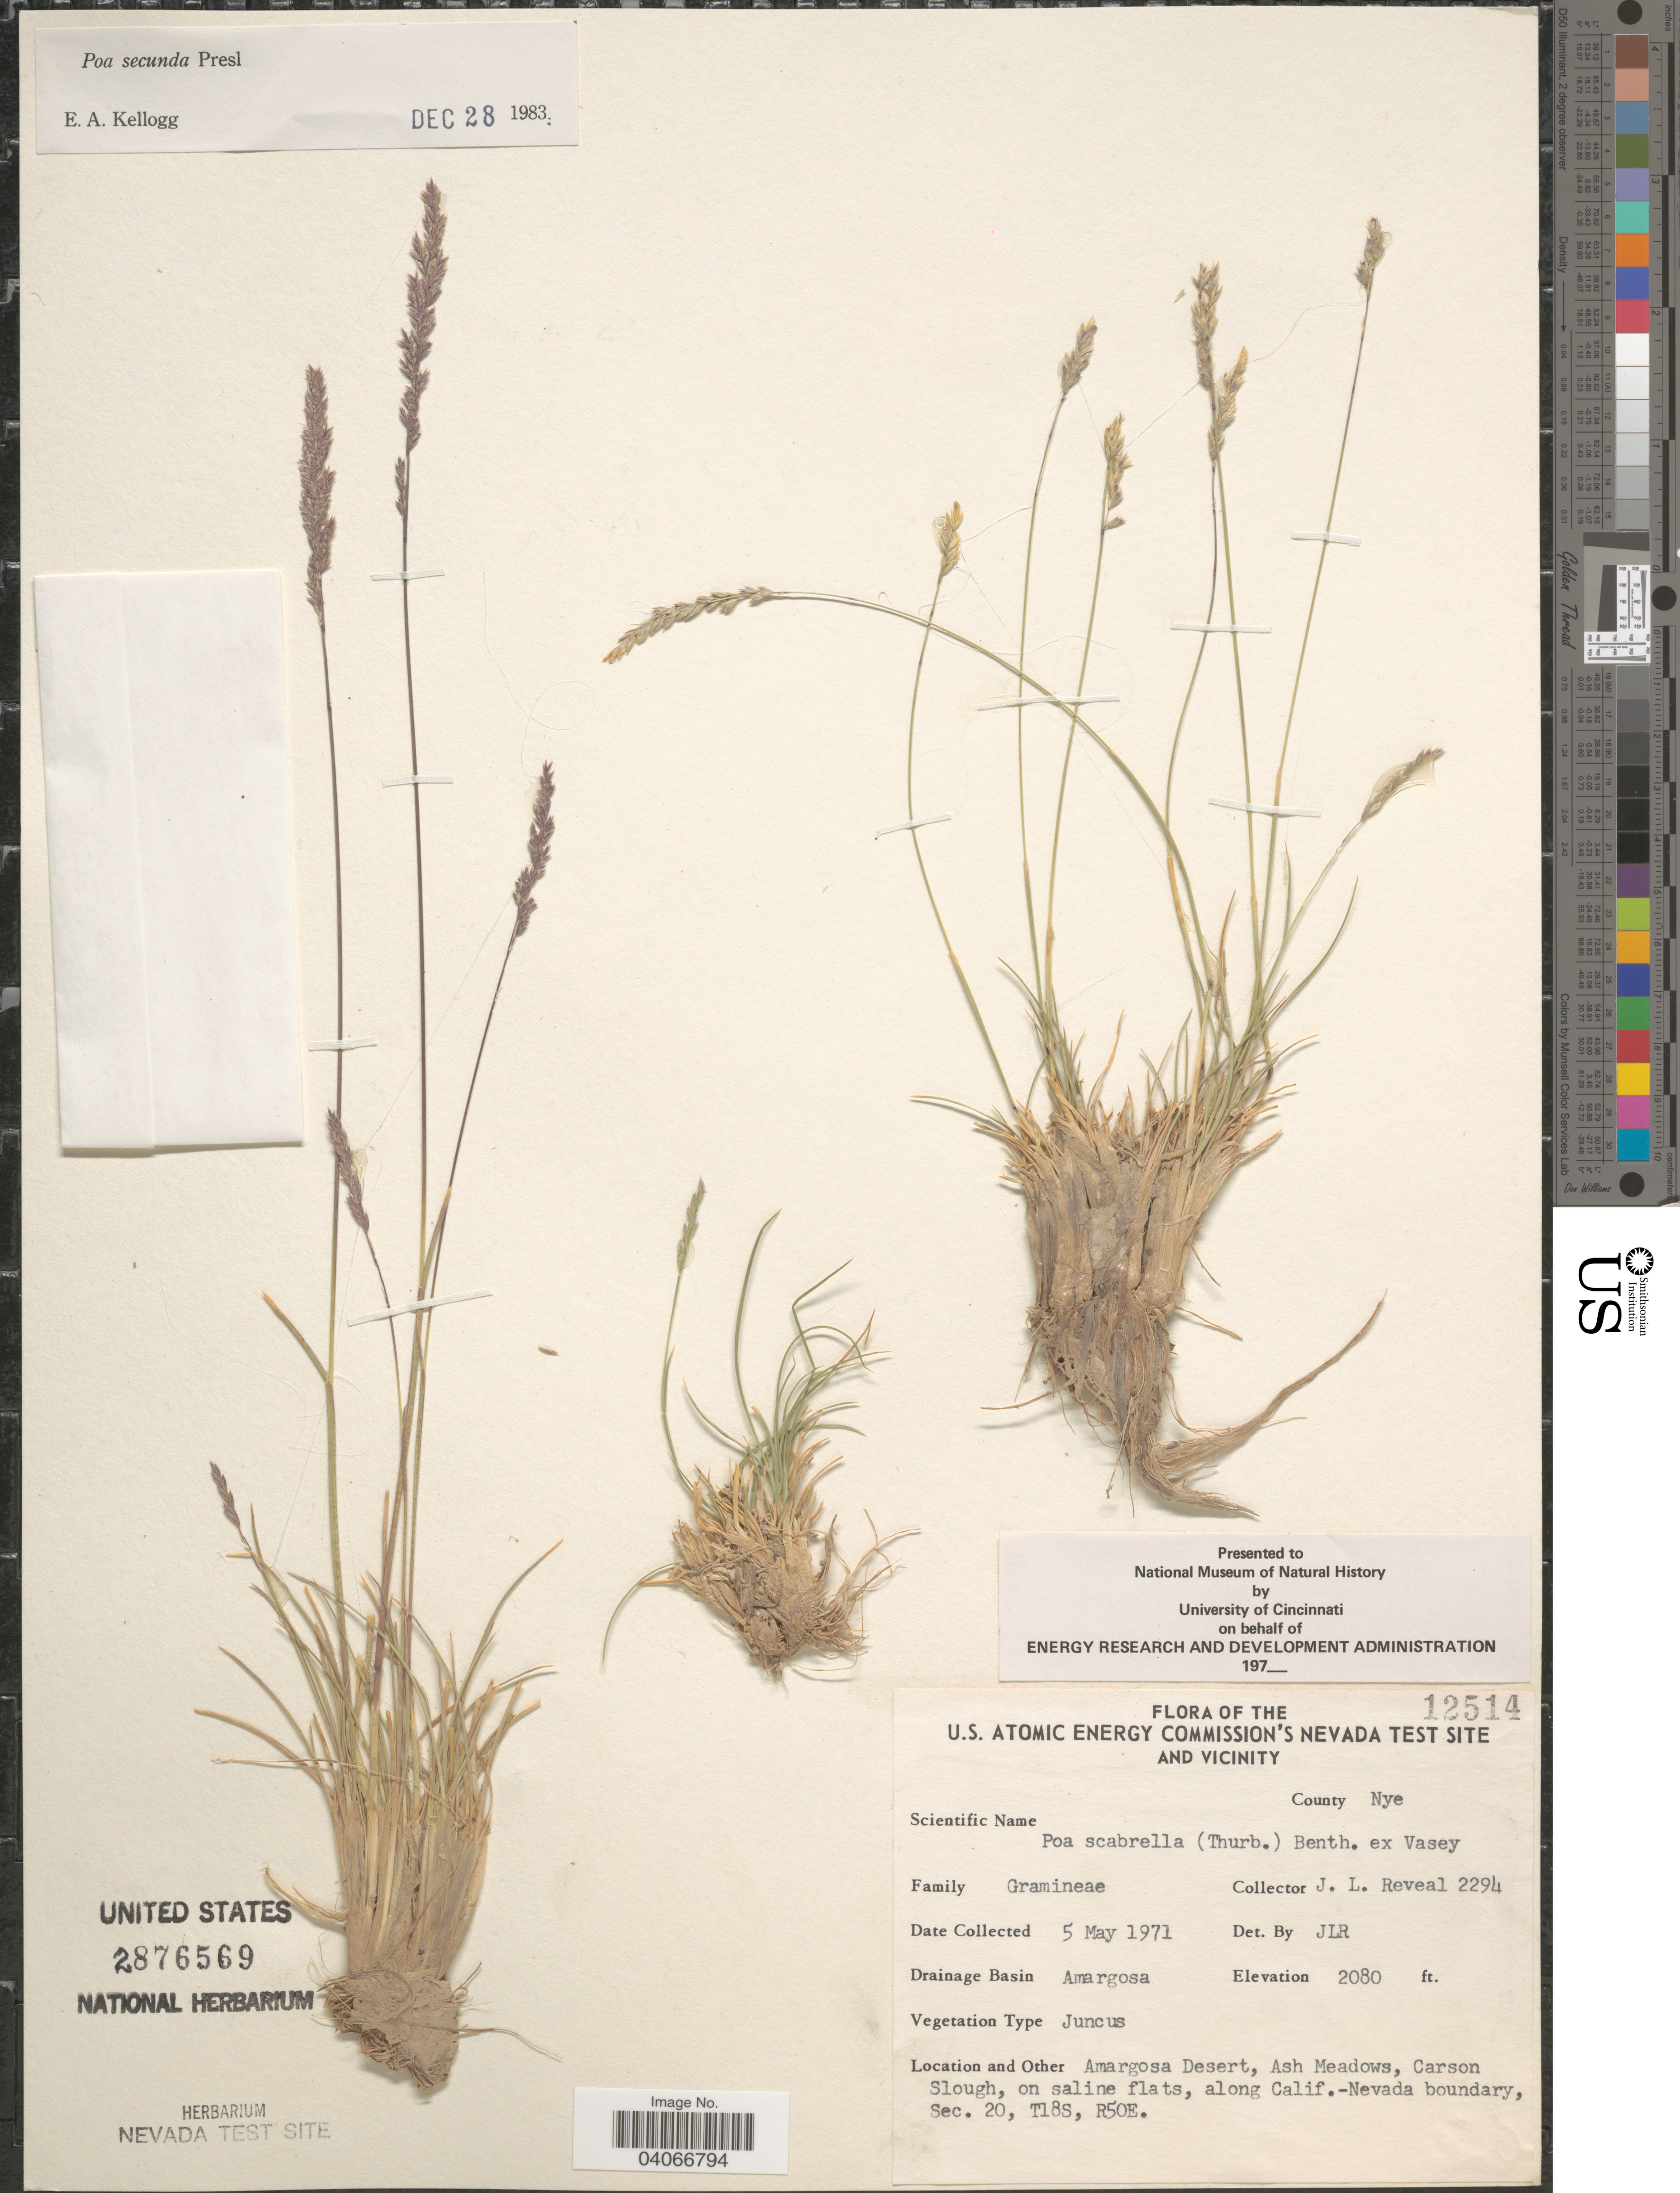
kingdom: Plantae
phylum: Tracheophyta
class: Liliopsida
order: Poales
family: Poaceae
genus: Poa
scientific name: Poa secunda subsp. secunda var. scabrella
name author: (Thurb.) Soreng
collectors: J. L. Reveal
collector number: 2294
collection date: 1971-05-05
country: United States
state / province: Nevada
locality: The U.S. Atomic Energy Commission's Nevada Test Site And Vicinity. County Nye. Drainage Basin Amargosa. Amargosa Desert, Ash Meadows, Carson Slough, on saline flats, along Calif.-Nevda boundary, Sec. 20, T18S, R50E.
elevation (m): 634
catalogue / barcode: US 2876569